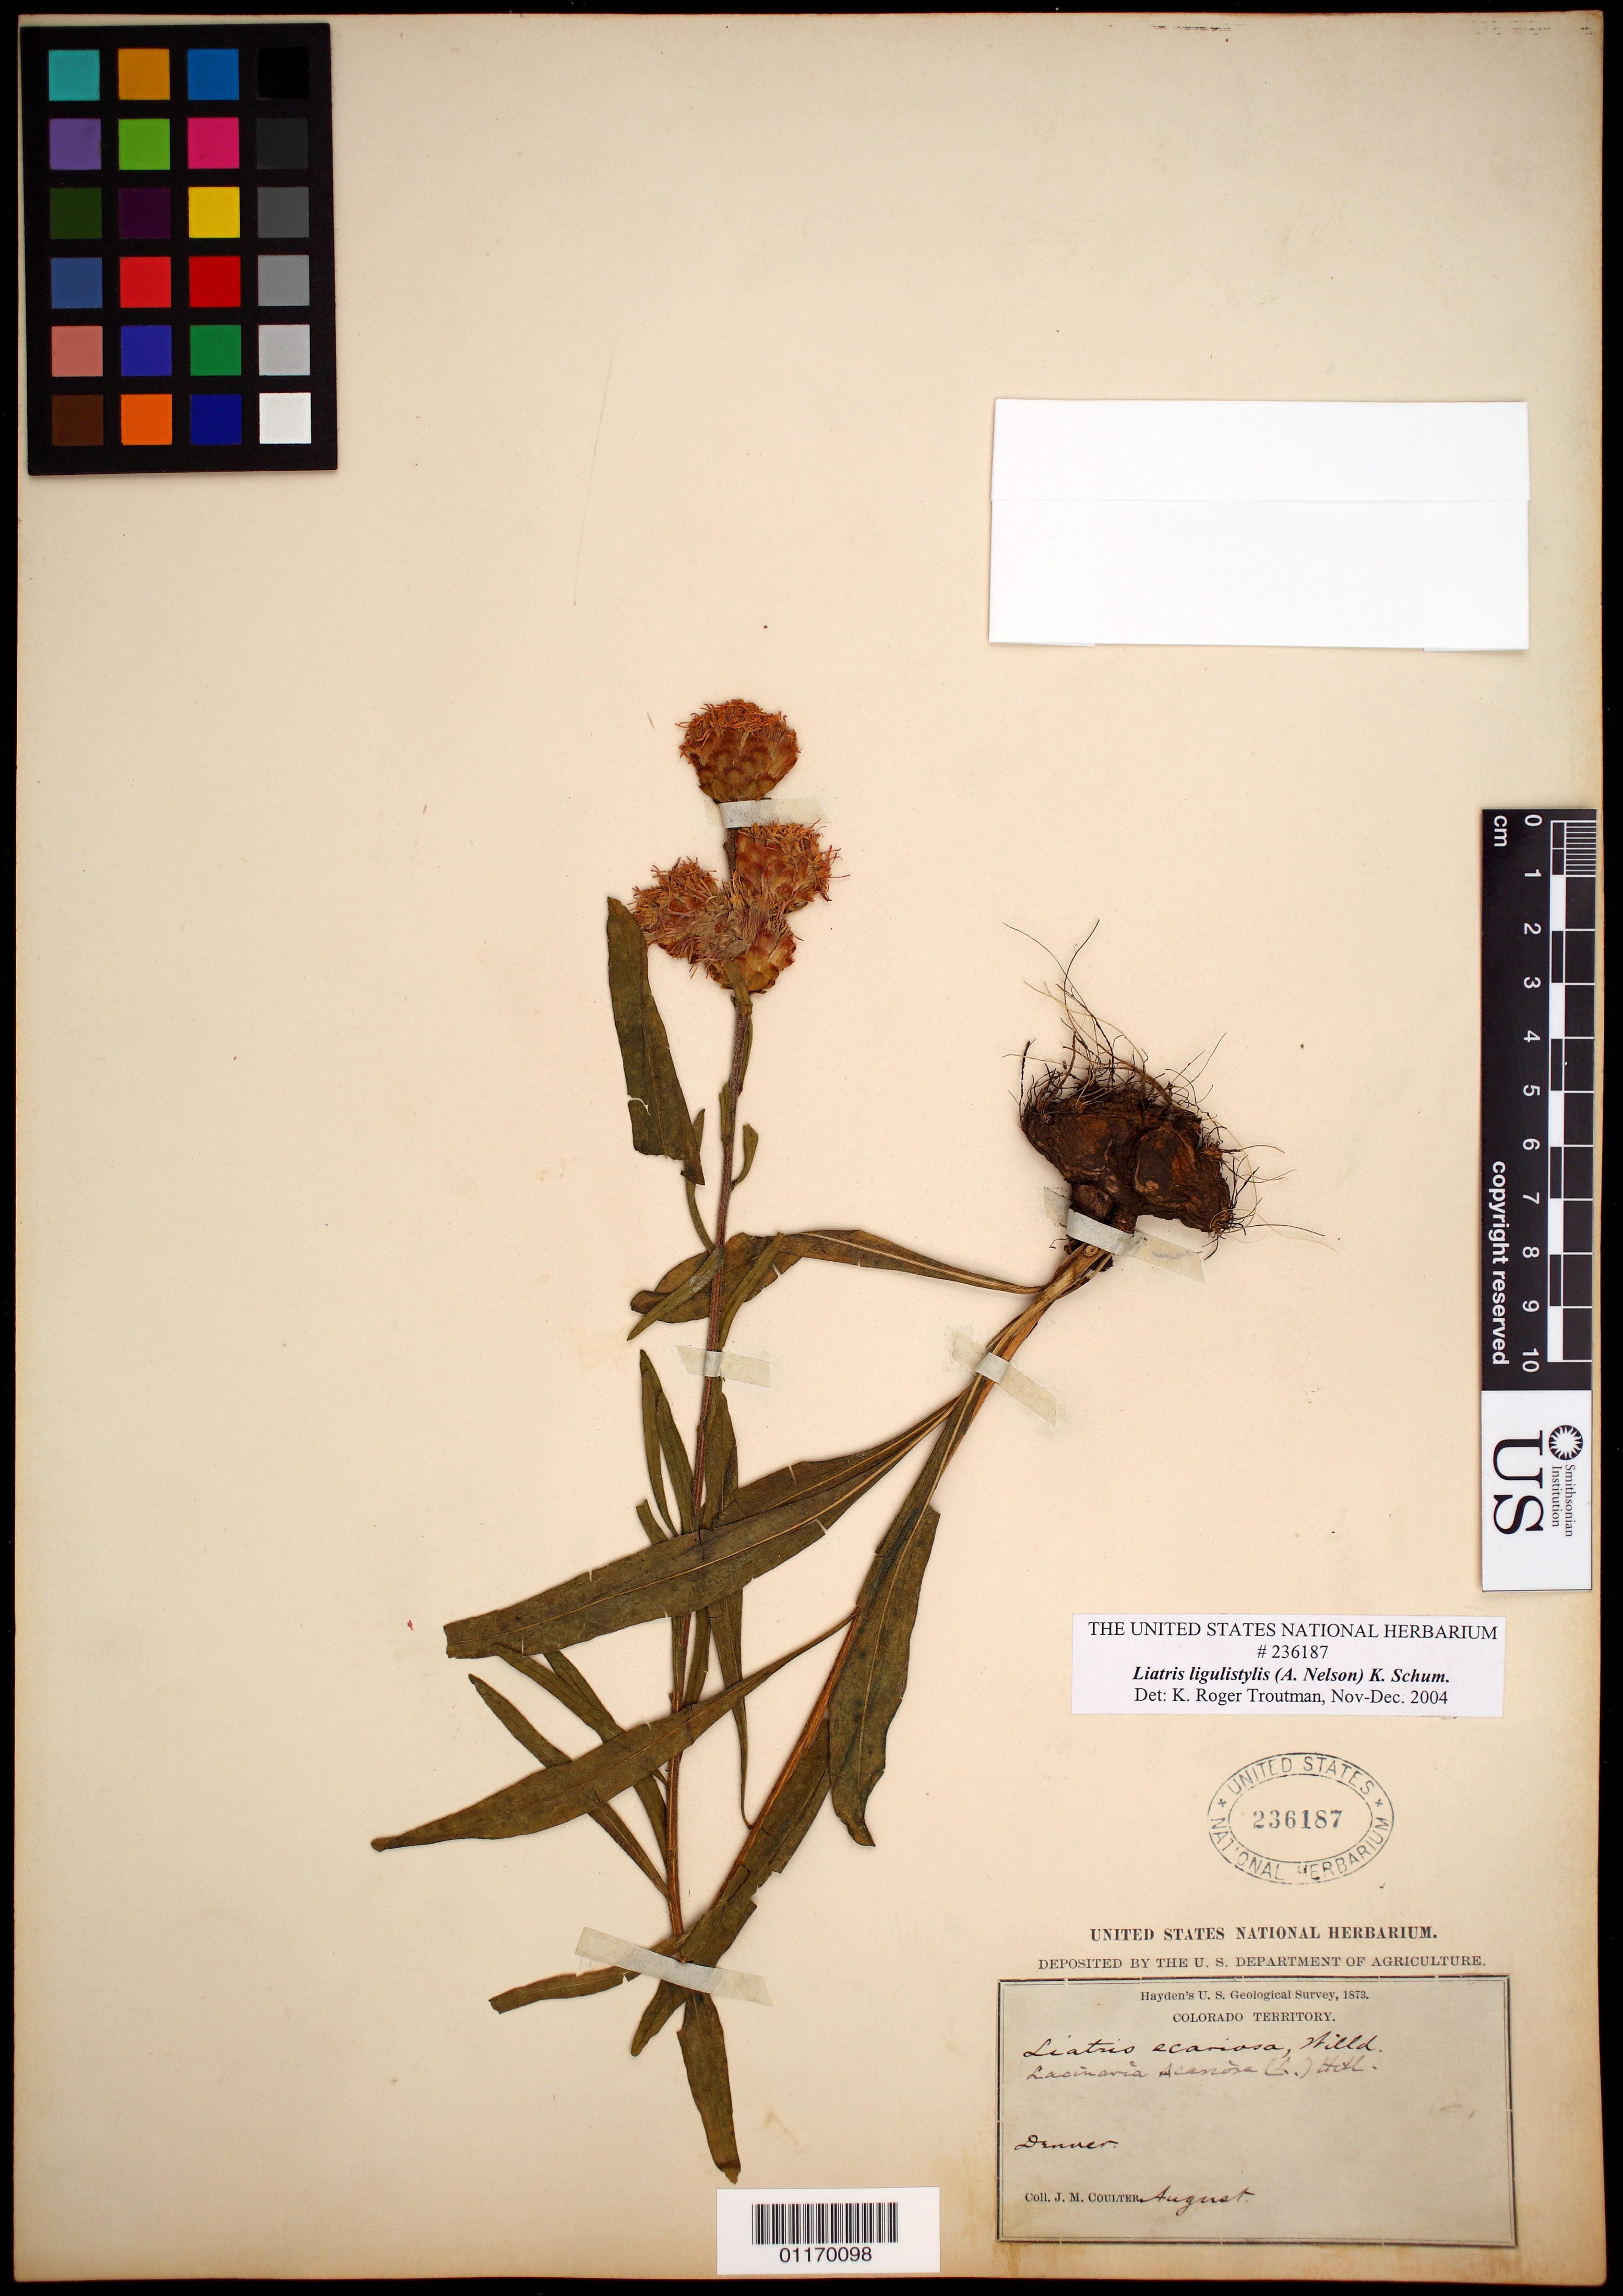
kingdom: Plantae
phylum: Tracheophyta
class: Magnoliopsida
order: Asterales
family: Asteraceae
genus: Liatris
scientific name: Liatris ligulistylis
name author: (A. Nelson) K. Schum.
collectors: J. M. Coulter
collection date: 1873-08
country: United States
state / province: Colorado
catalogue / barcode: US 236187